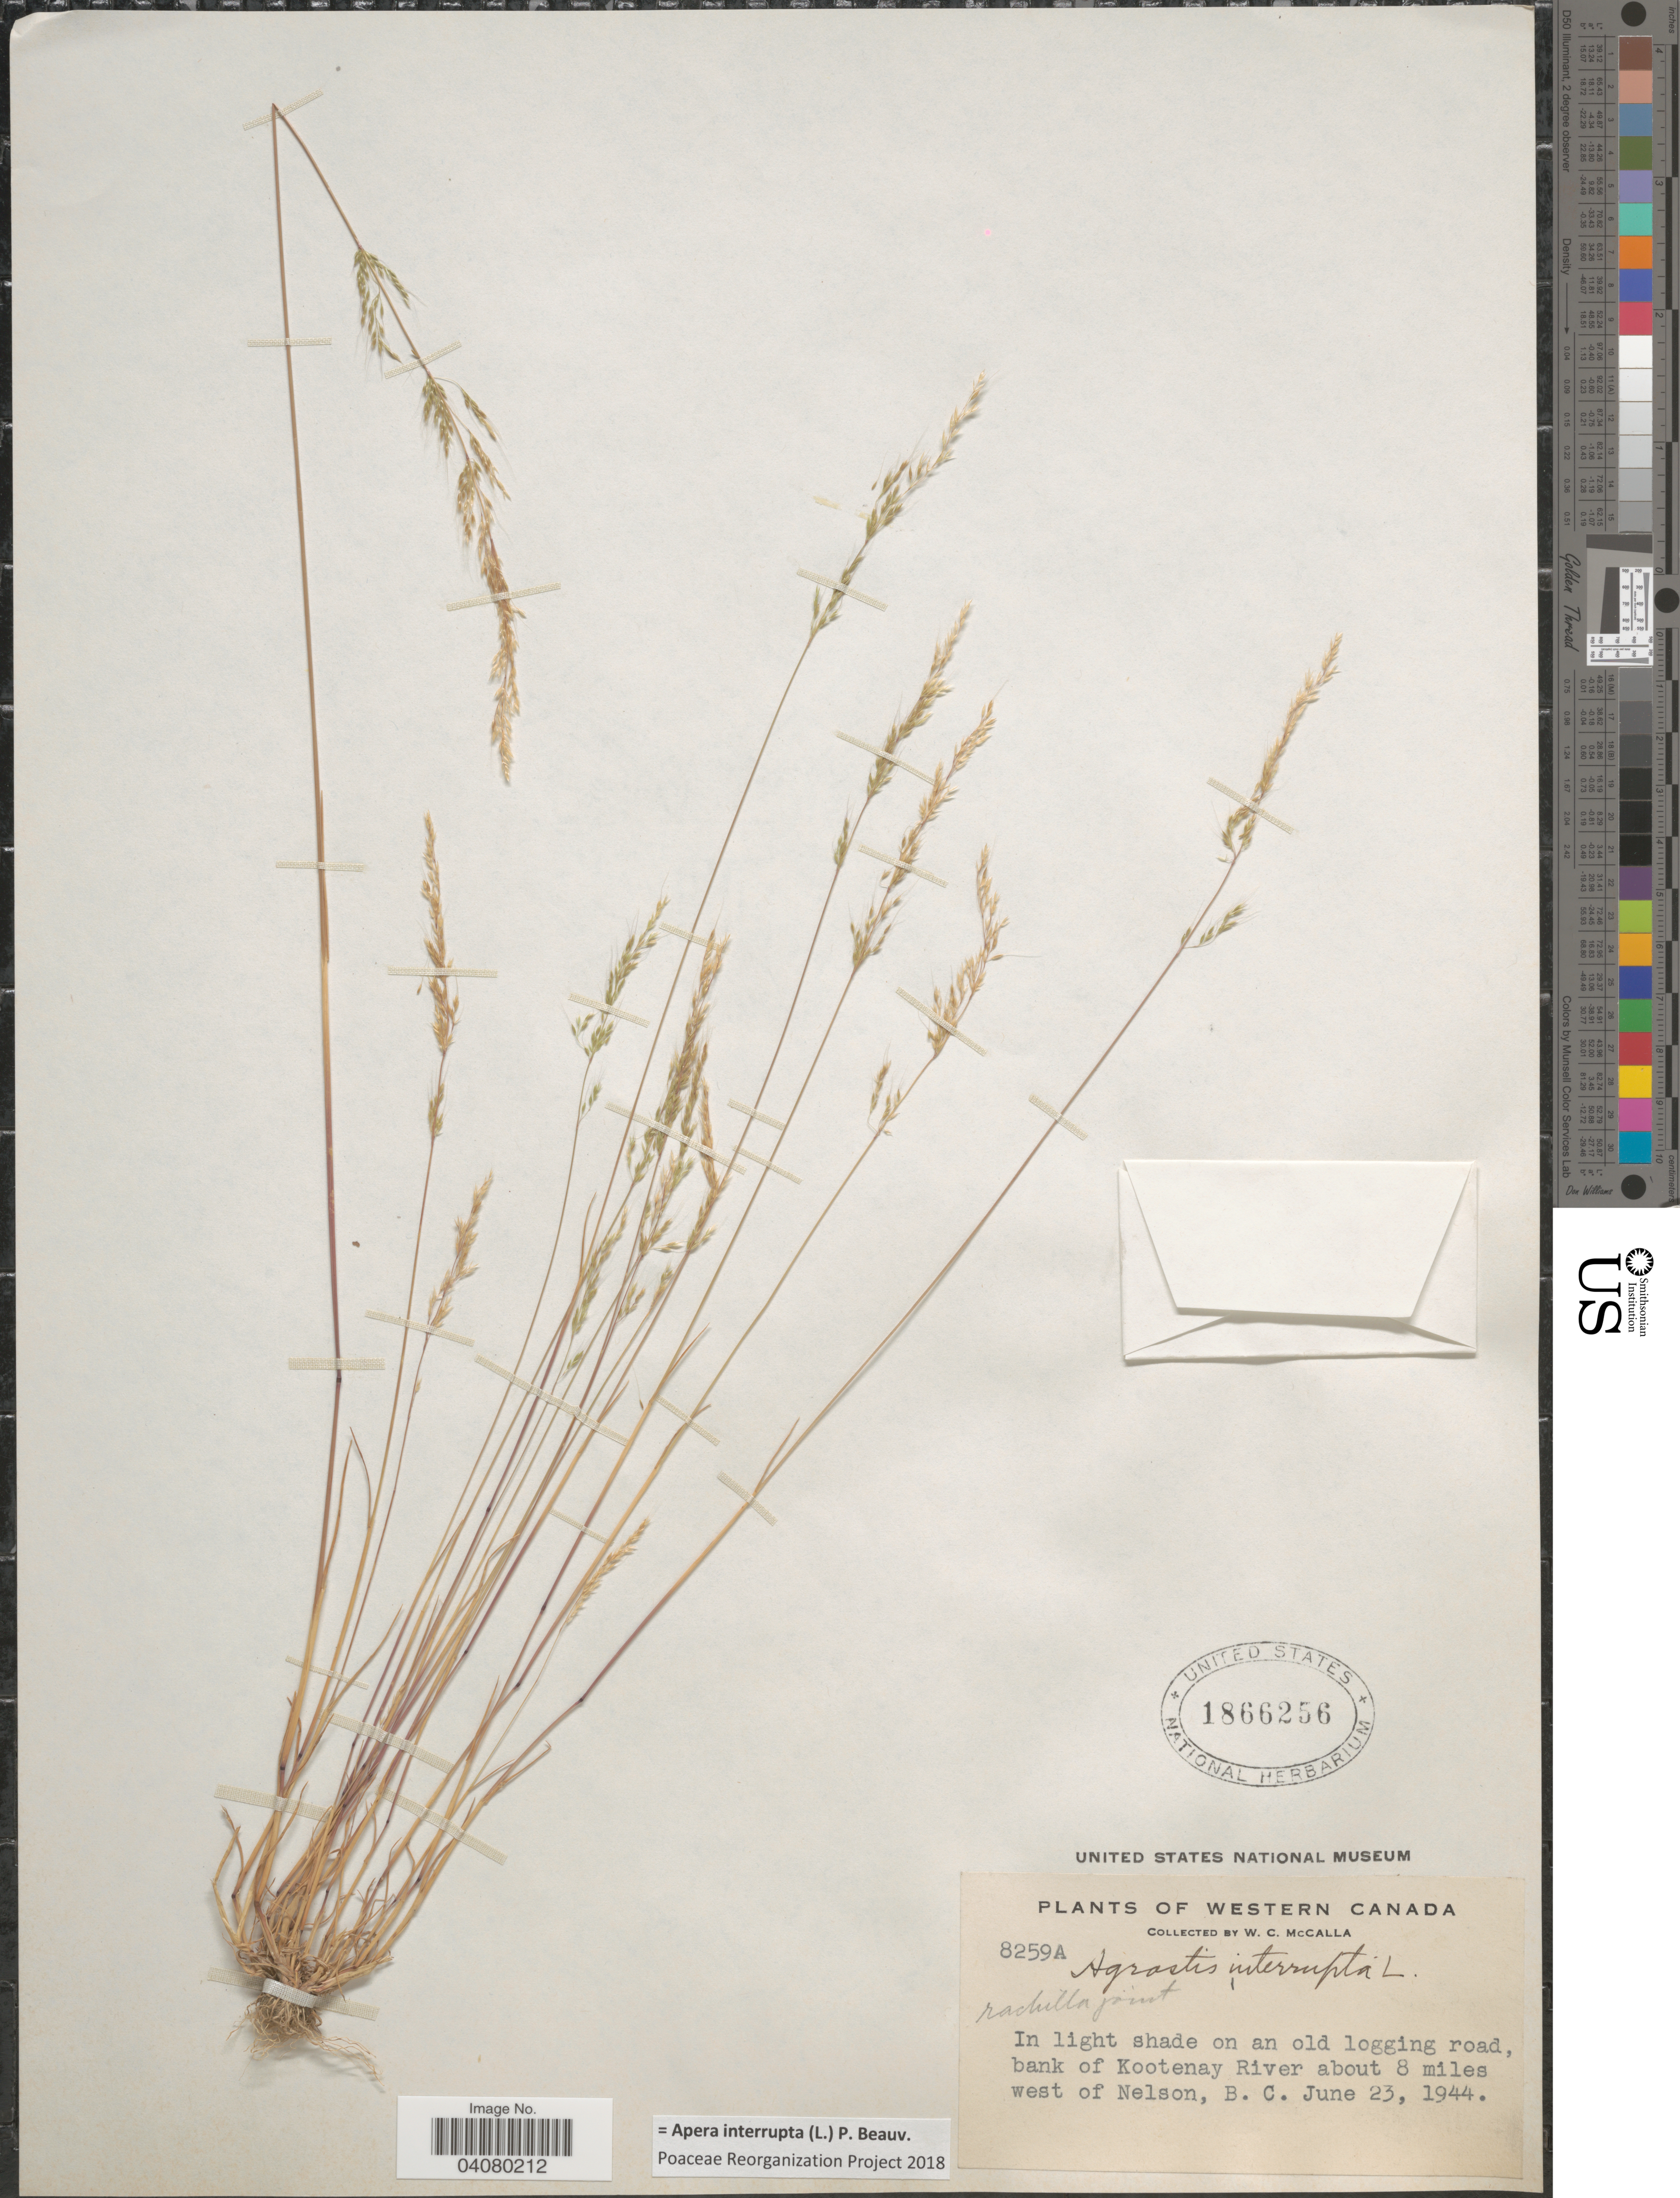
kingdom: Plantae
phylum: Tracheophyta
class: Liliopsida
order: Poales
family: Poaceae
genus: Apera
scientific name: Apera interrupta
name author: (L.) P. Beauv.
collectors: W. McCalla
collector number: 8259A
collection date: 1944-06-23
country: Canada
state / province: British Columbia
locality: Western Canada. In light shade on an old logging road, bank of Kootenay River about 8 miles west of Nelson.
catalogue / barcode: US 1866256